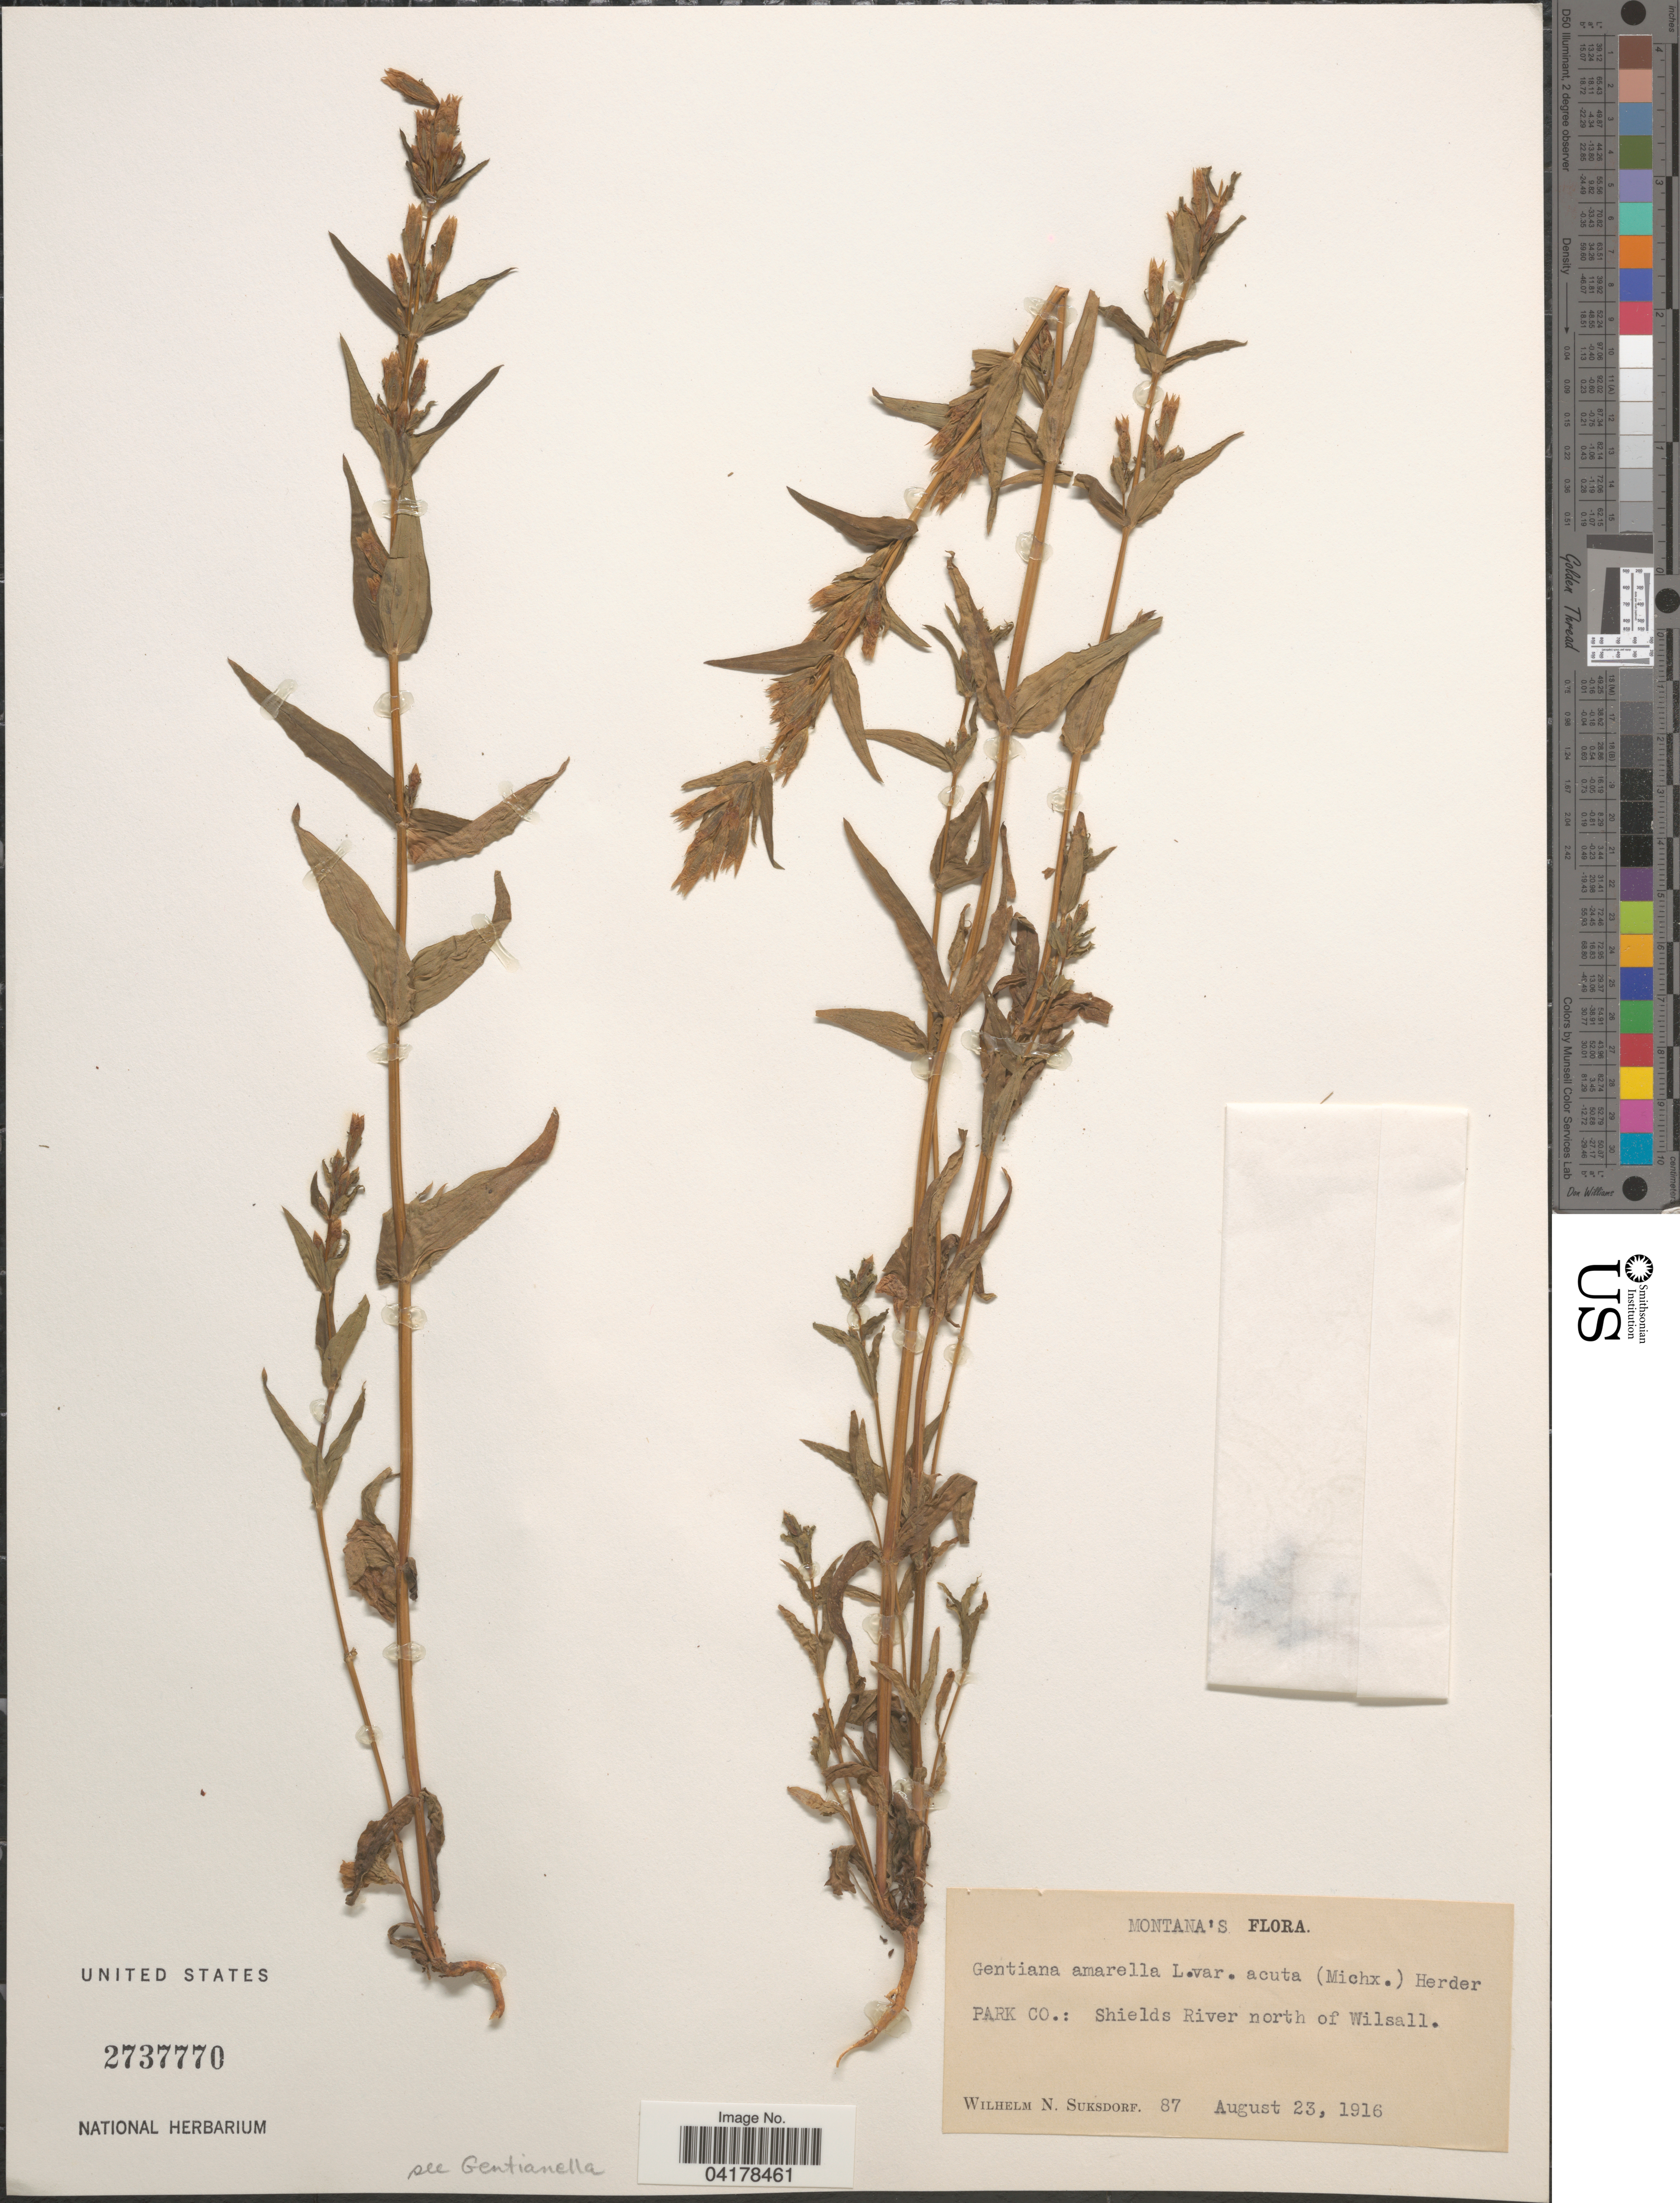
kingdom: Plantae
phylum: Tracheophyta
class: Magnoliopsida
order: Gentianales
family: Gentianaceae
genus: Gentiana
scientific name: Gentiana amarella var. acuta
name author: (Michx.) Herder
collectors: W. N. Suksdorf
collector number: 87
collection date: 1916-08-23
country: United States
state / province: Montana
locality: Park Co.: Shields River north of Wilsall.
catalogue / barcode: US 2737770